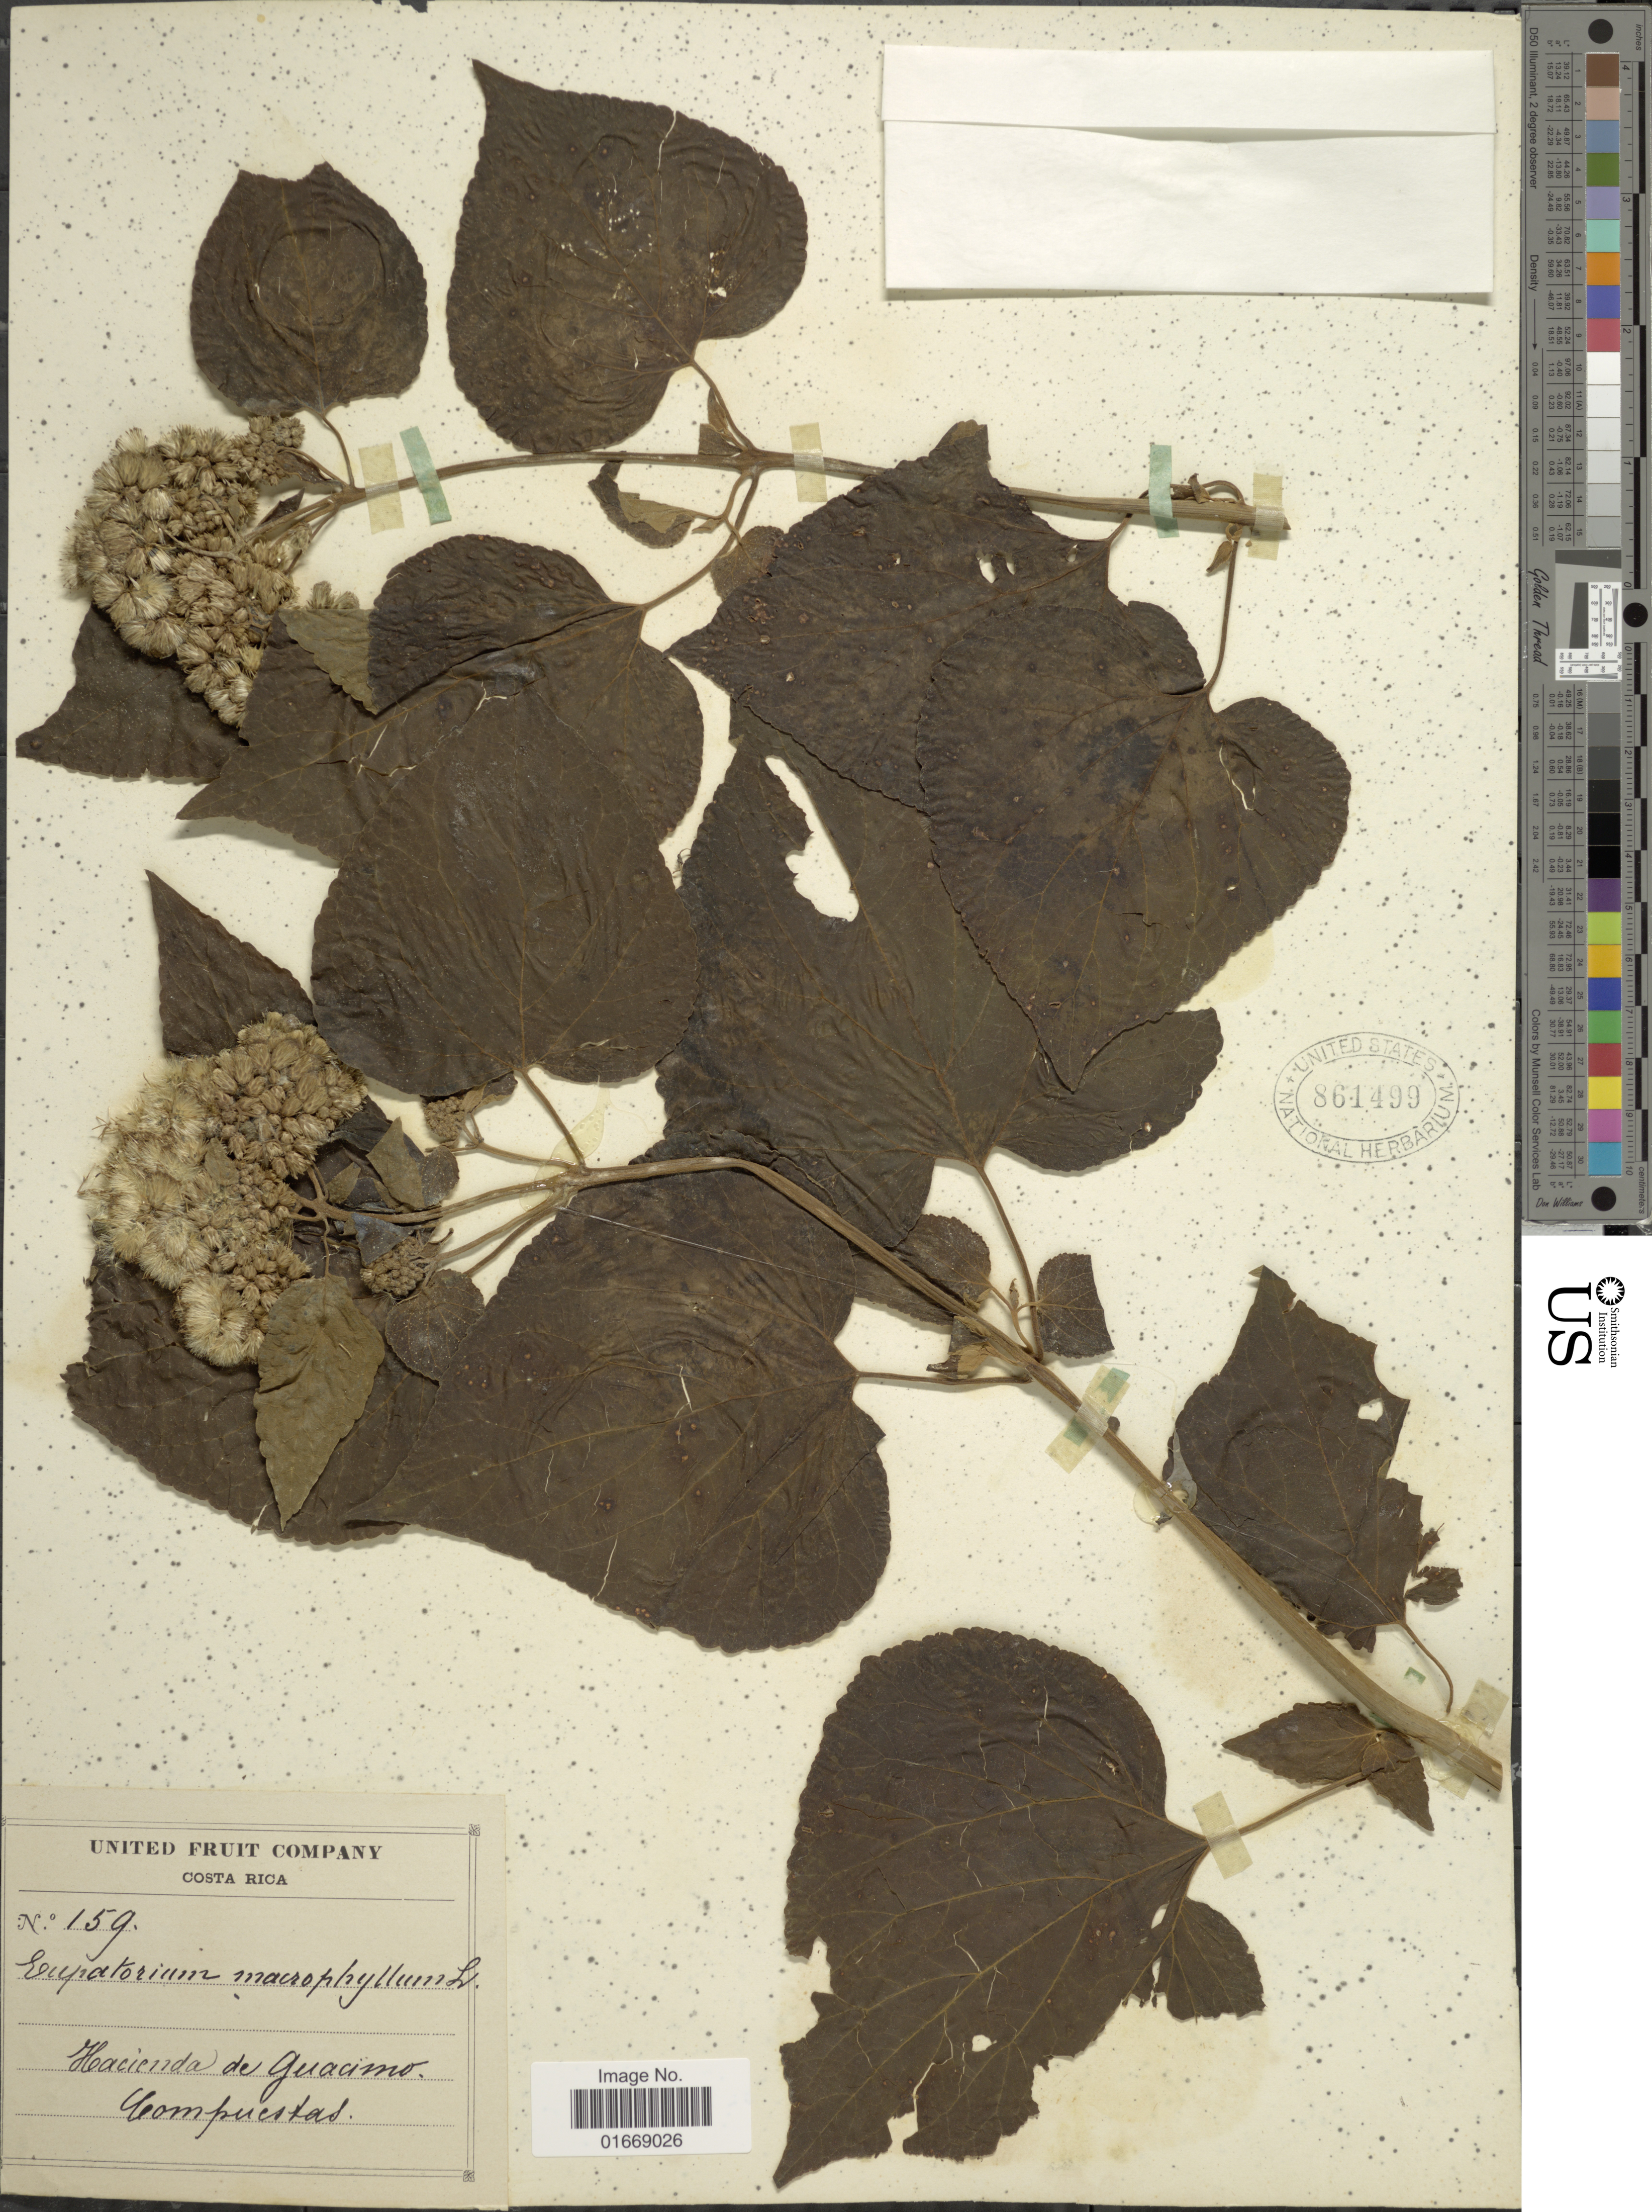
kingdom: Plantae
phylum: Tracheophyta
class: Magnoliopsida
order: Asterales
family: Asteraceae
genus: Hebeclinium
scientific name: Hebeclinium macrophyllum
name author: (L.) DC.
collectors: United Fruit Company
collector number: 159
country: Costa Rica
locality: Hacienda de Guacimo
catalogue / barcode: US 861499